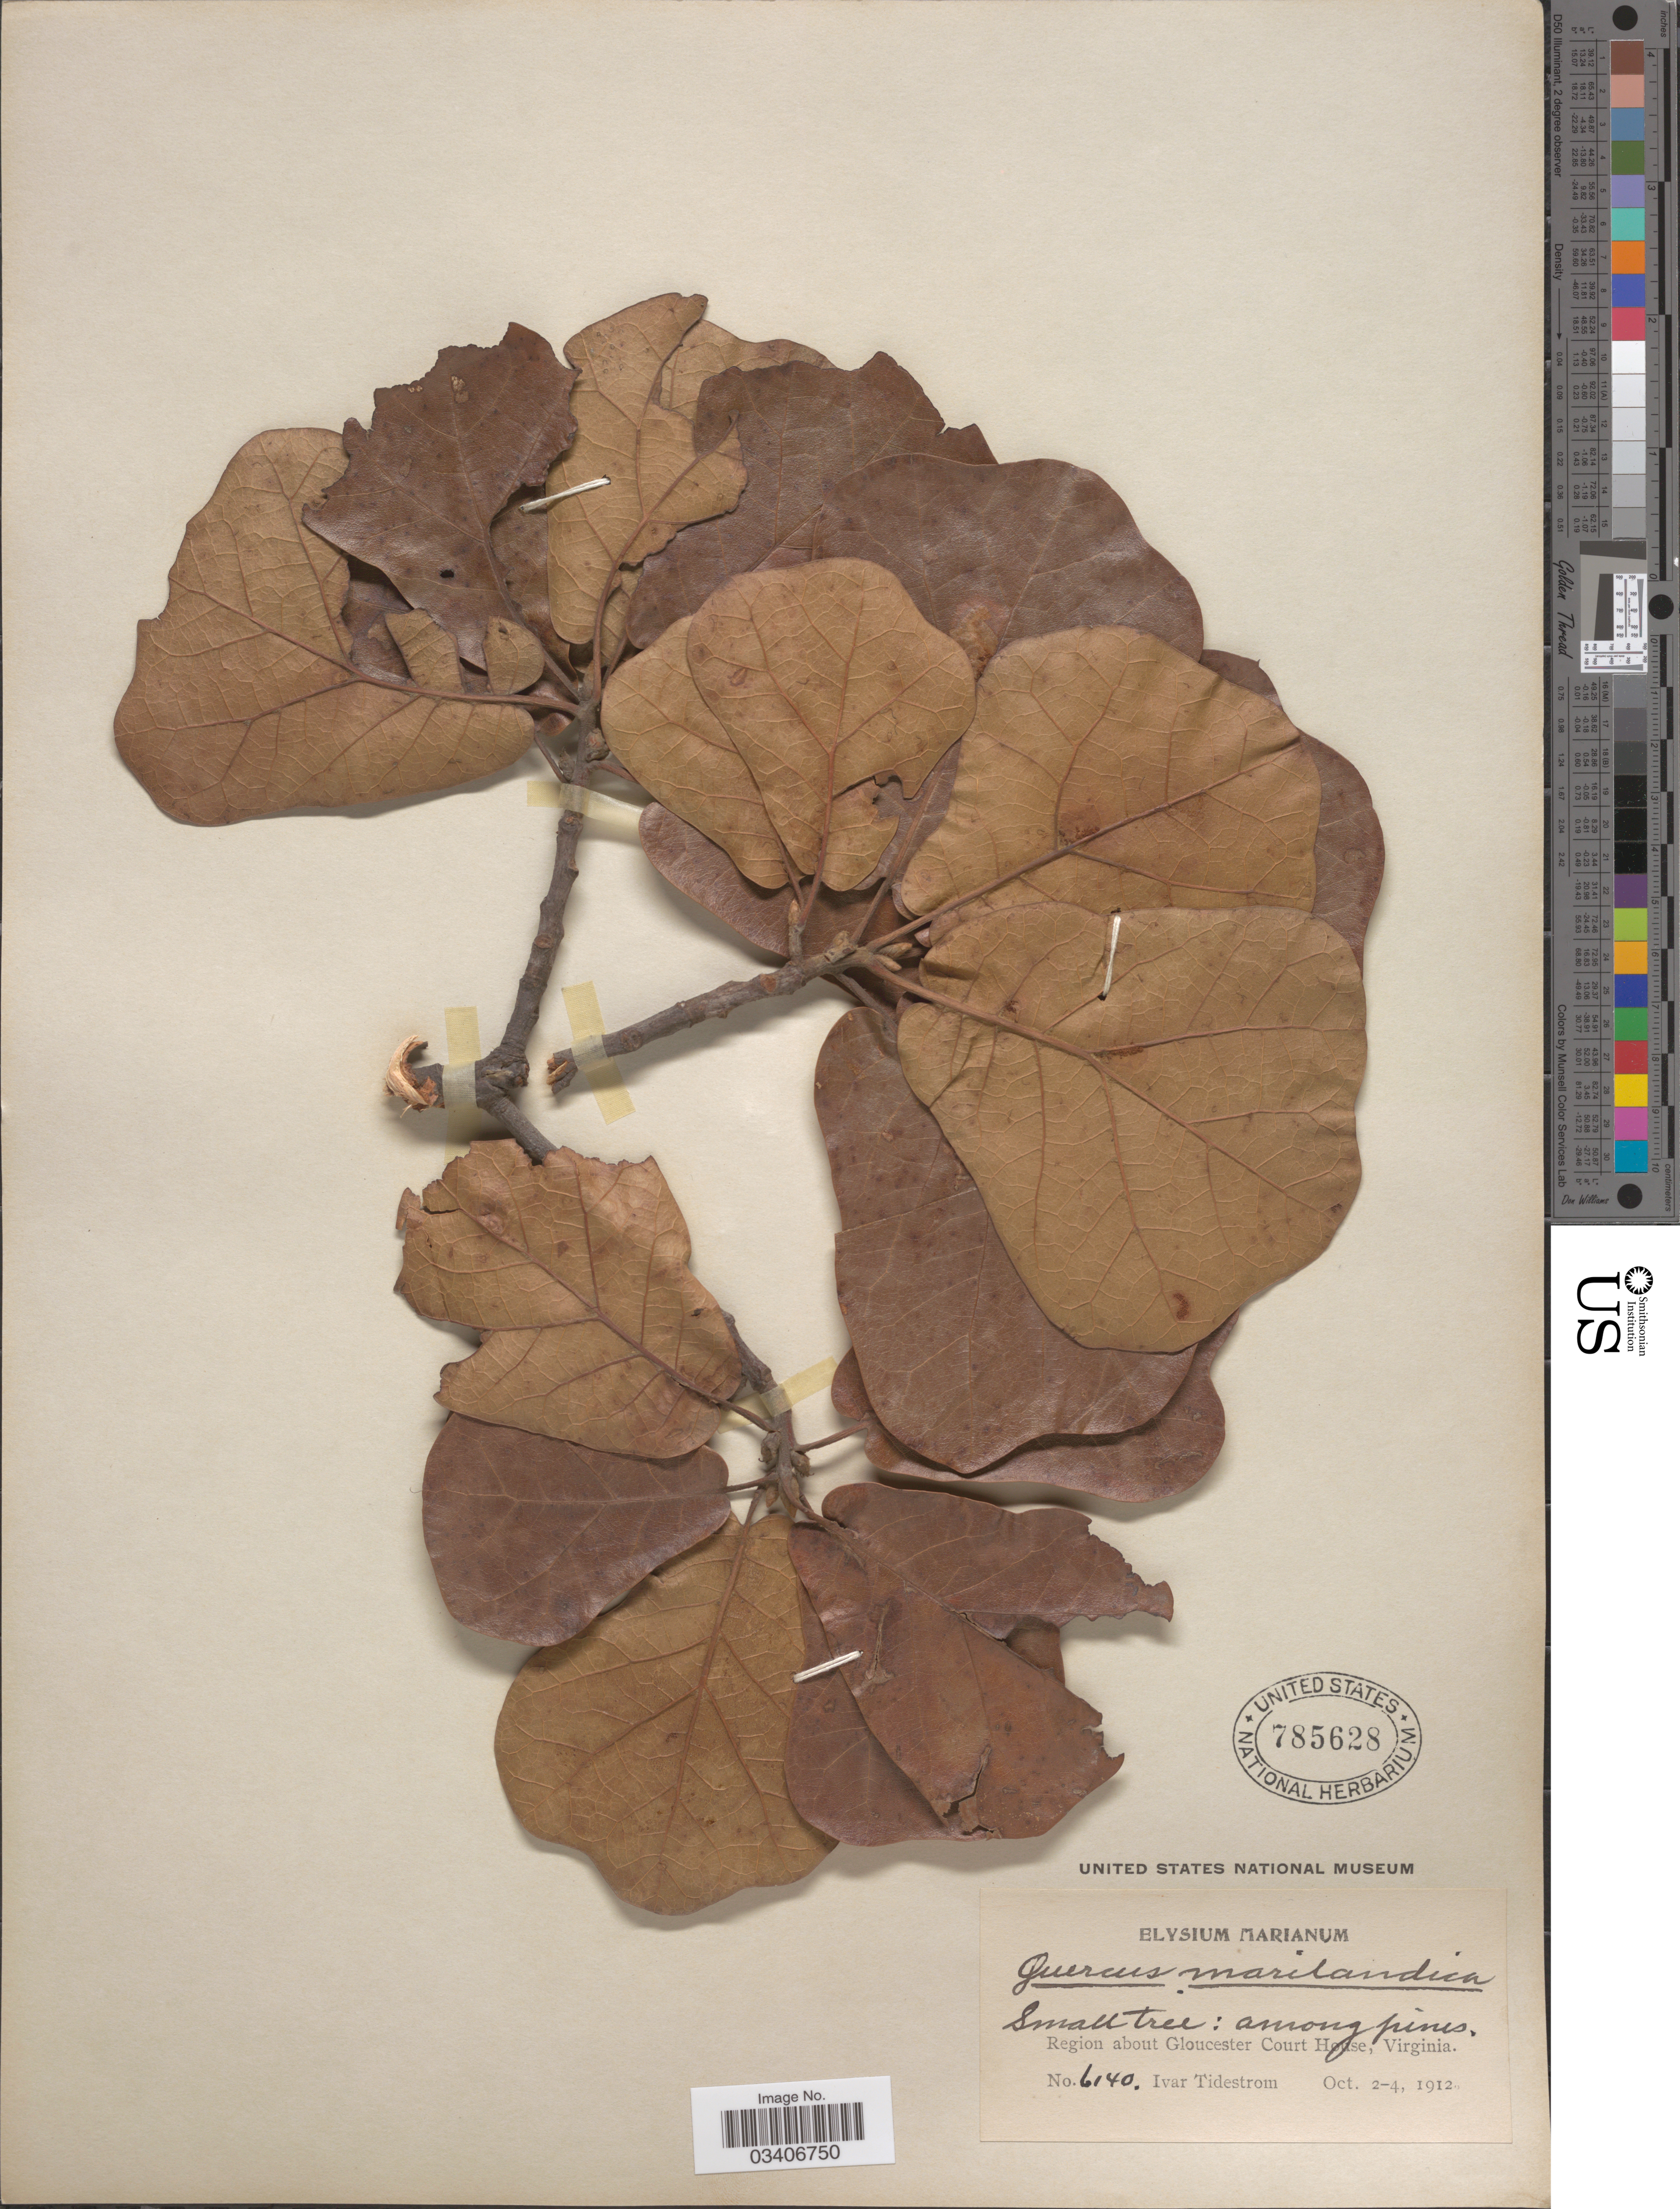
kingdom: Plantae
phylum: Tracheophyta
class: Magnoliopsida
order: Fagales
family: Fagaceae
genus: Quercus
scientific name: Quercus marilandica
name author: (L.) Münchh.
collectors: I. F. Tidestrom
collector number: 6040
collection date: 1912-10-02/1912-10-04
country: United States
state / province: Virginia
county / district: Gloucester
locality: Region about Gloucester Court House.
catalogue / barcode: US 785628